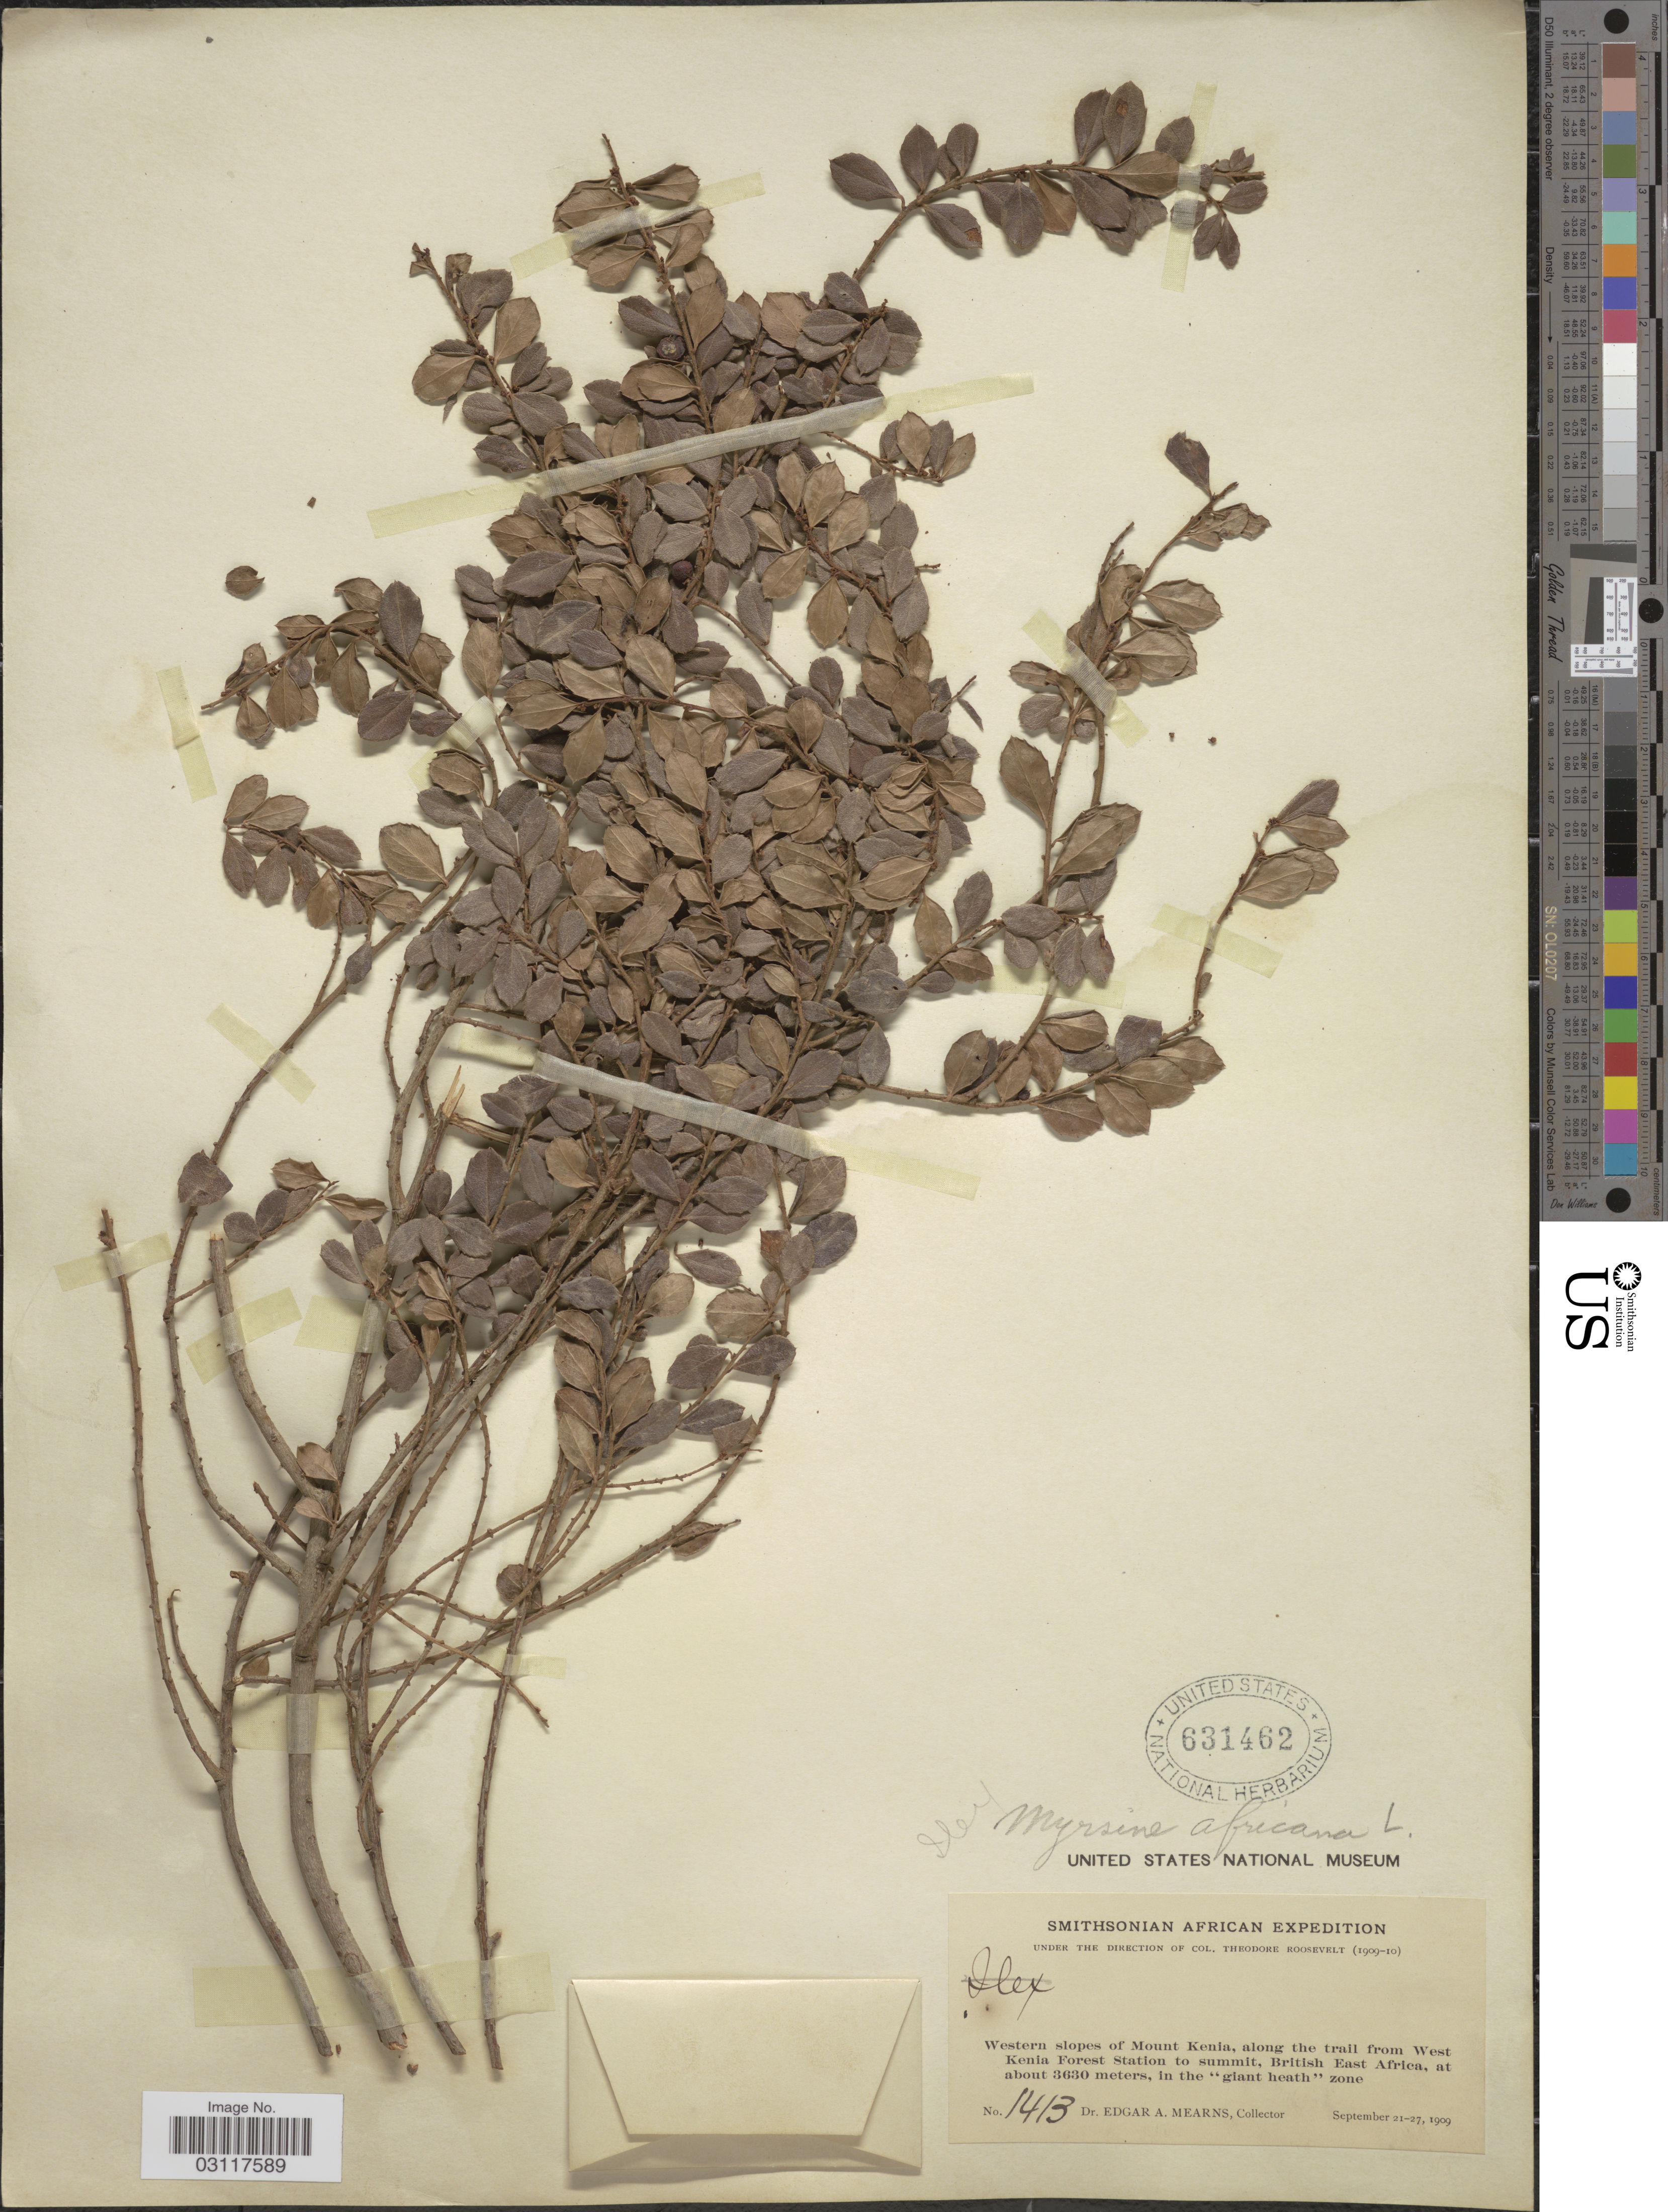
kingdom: Plantae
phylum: Tracheophyta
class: Magnoliopsida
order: Ericales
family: Primulaceae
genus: Myrsine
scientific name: Myrsine africana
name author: L.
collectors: E. A. Mearns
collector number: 1413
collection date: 1909-09-21/1919-09-27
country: Kenya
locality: Western slopes of Mount Kenia, along the trail from West Kenia Forest Station to summit, British East Africa, in the "giant heath" zone.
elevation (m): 3630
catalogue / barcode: US 631462